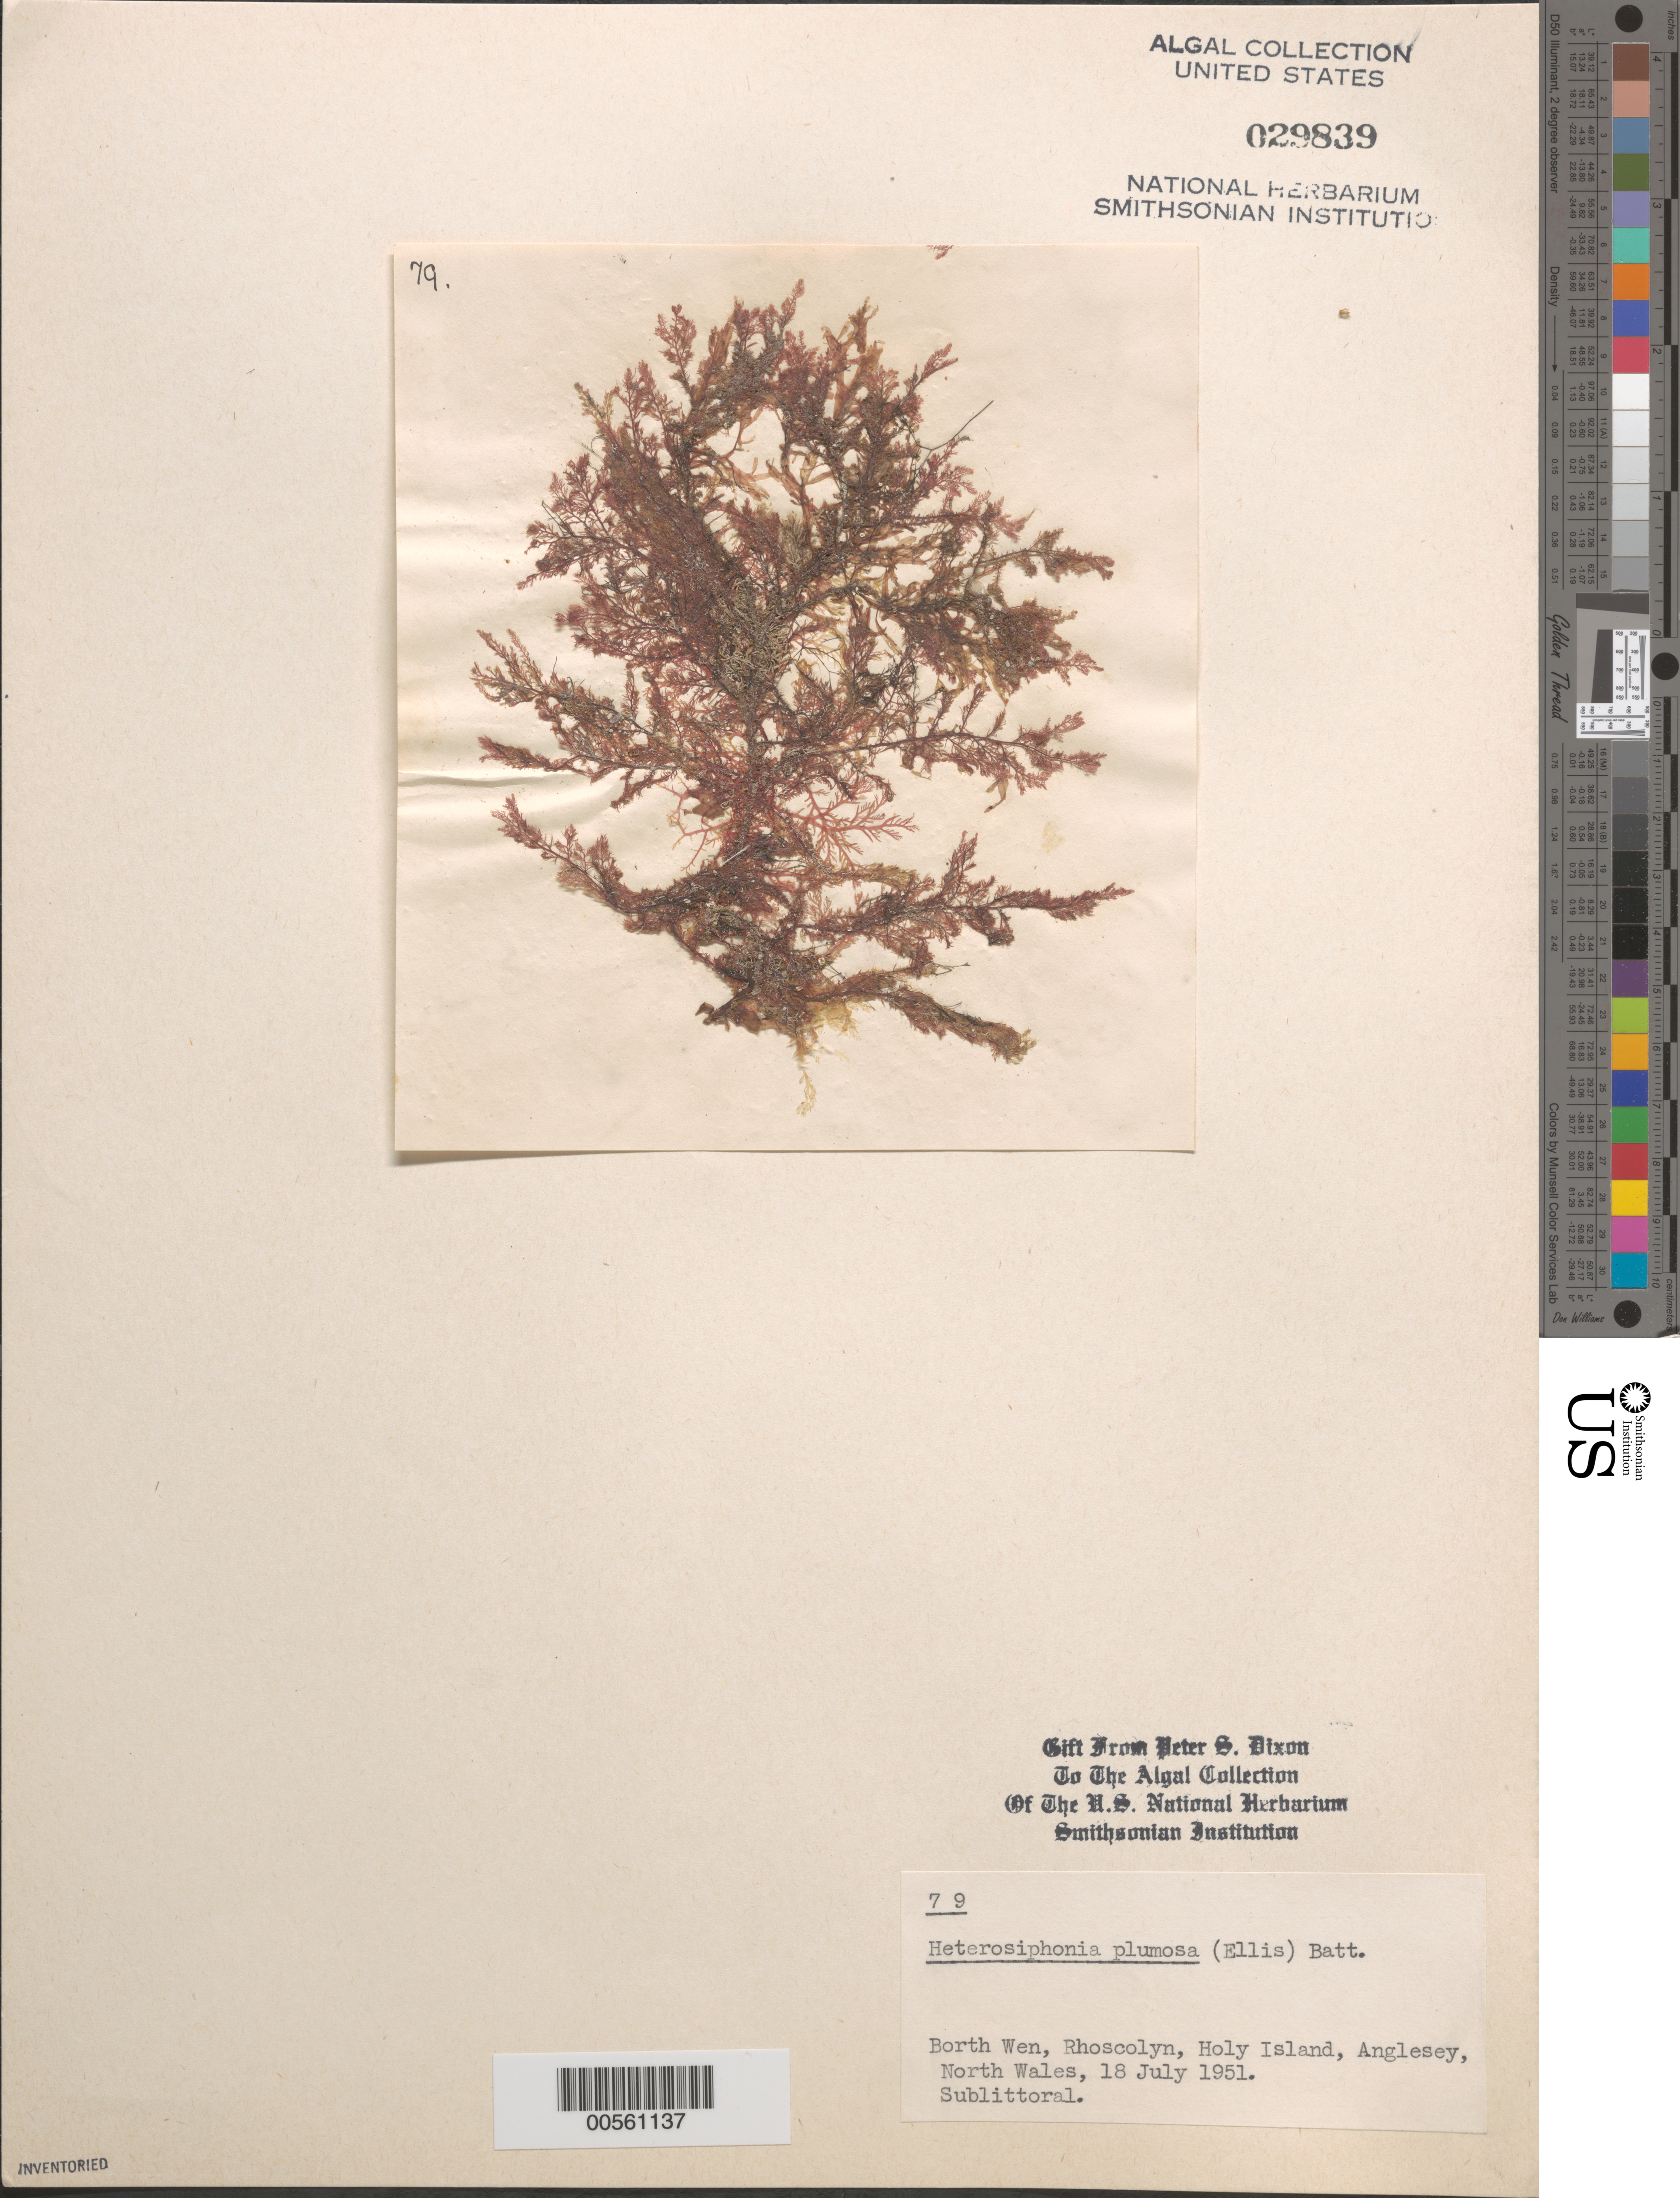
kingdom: Plantae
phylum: Rhodophyta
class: Florideophyceae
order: Ceramiales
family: Dasyaceae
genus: Heterosiphonia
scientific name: Heterosiphonia plumosa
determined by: Dixon, P. S.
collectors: P. S. Dixon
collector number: PSD 79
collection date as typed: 18 Jul 1951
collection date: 1951-07-18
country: United Kingdom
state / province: Wales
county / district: Gwynedd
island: Anglesey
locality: Borth Wen, Rhoscolyn, Holy Island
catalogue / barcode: US 29839